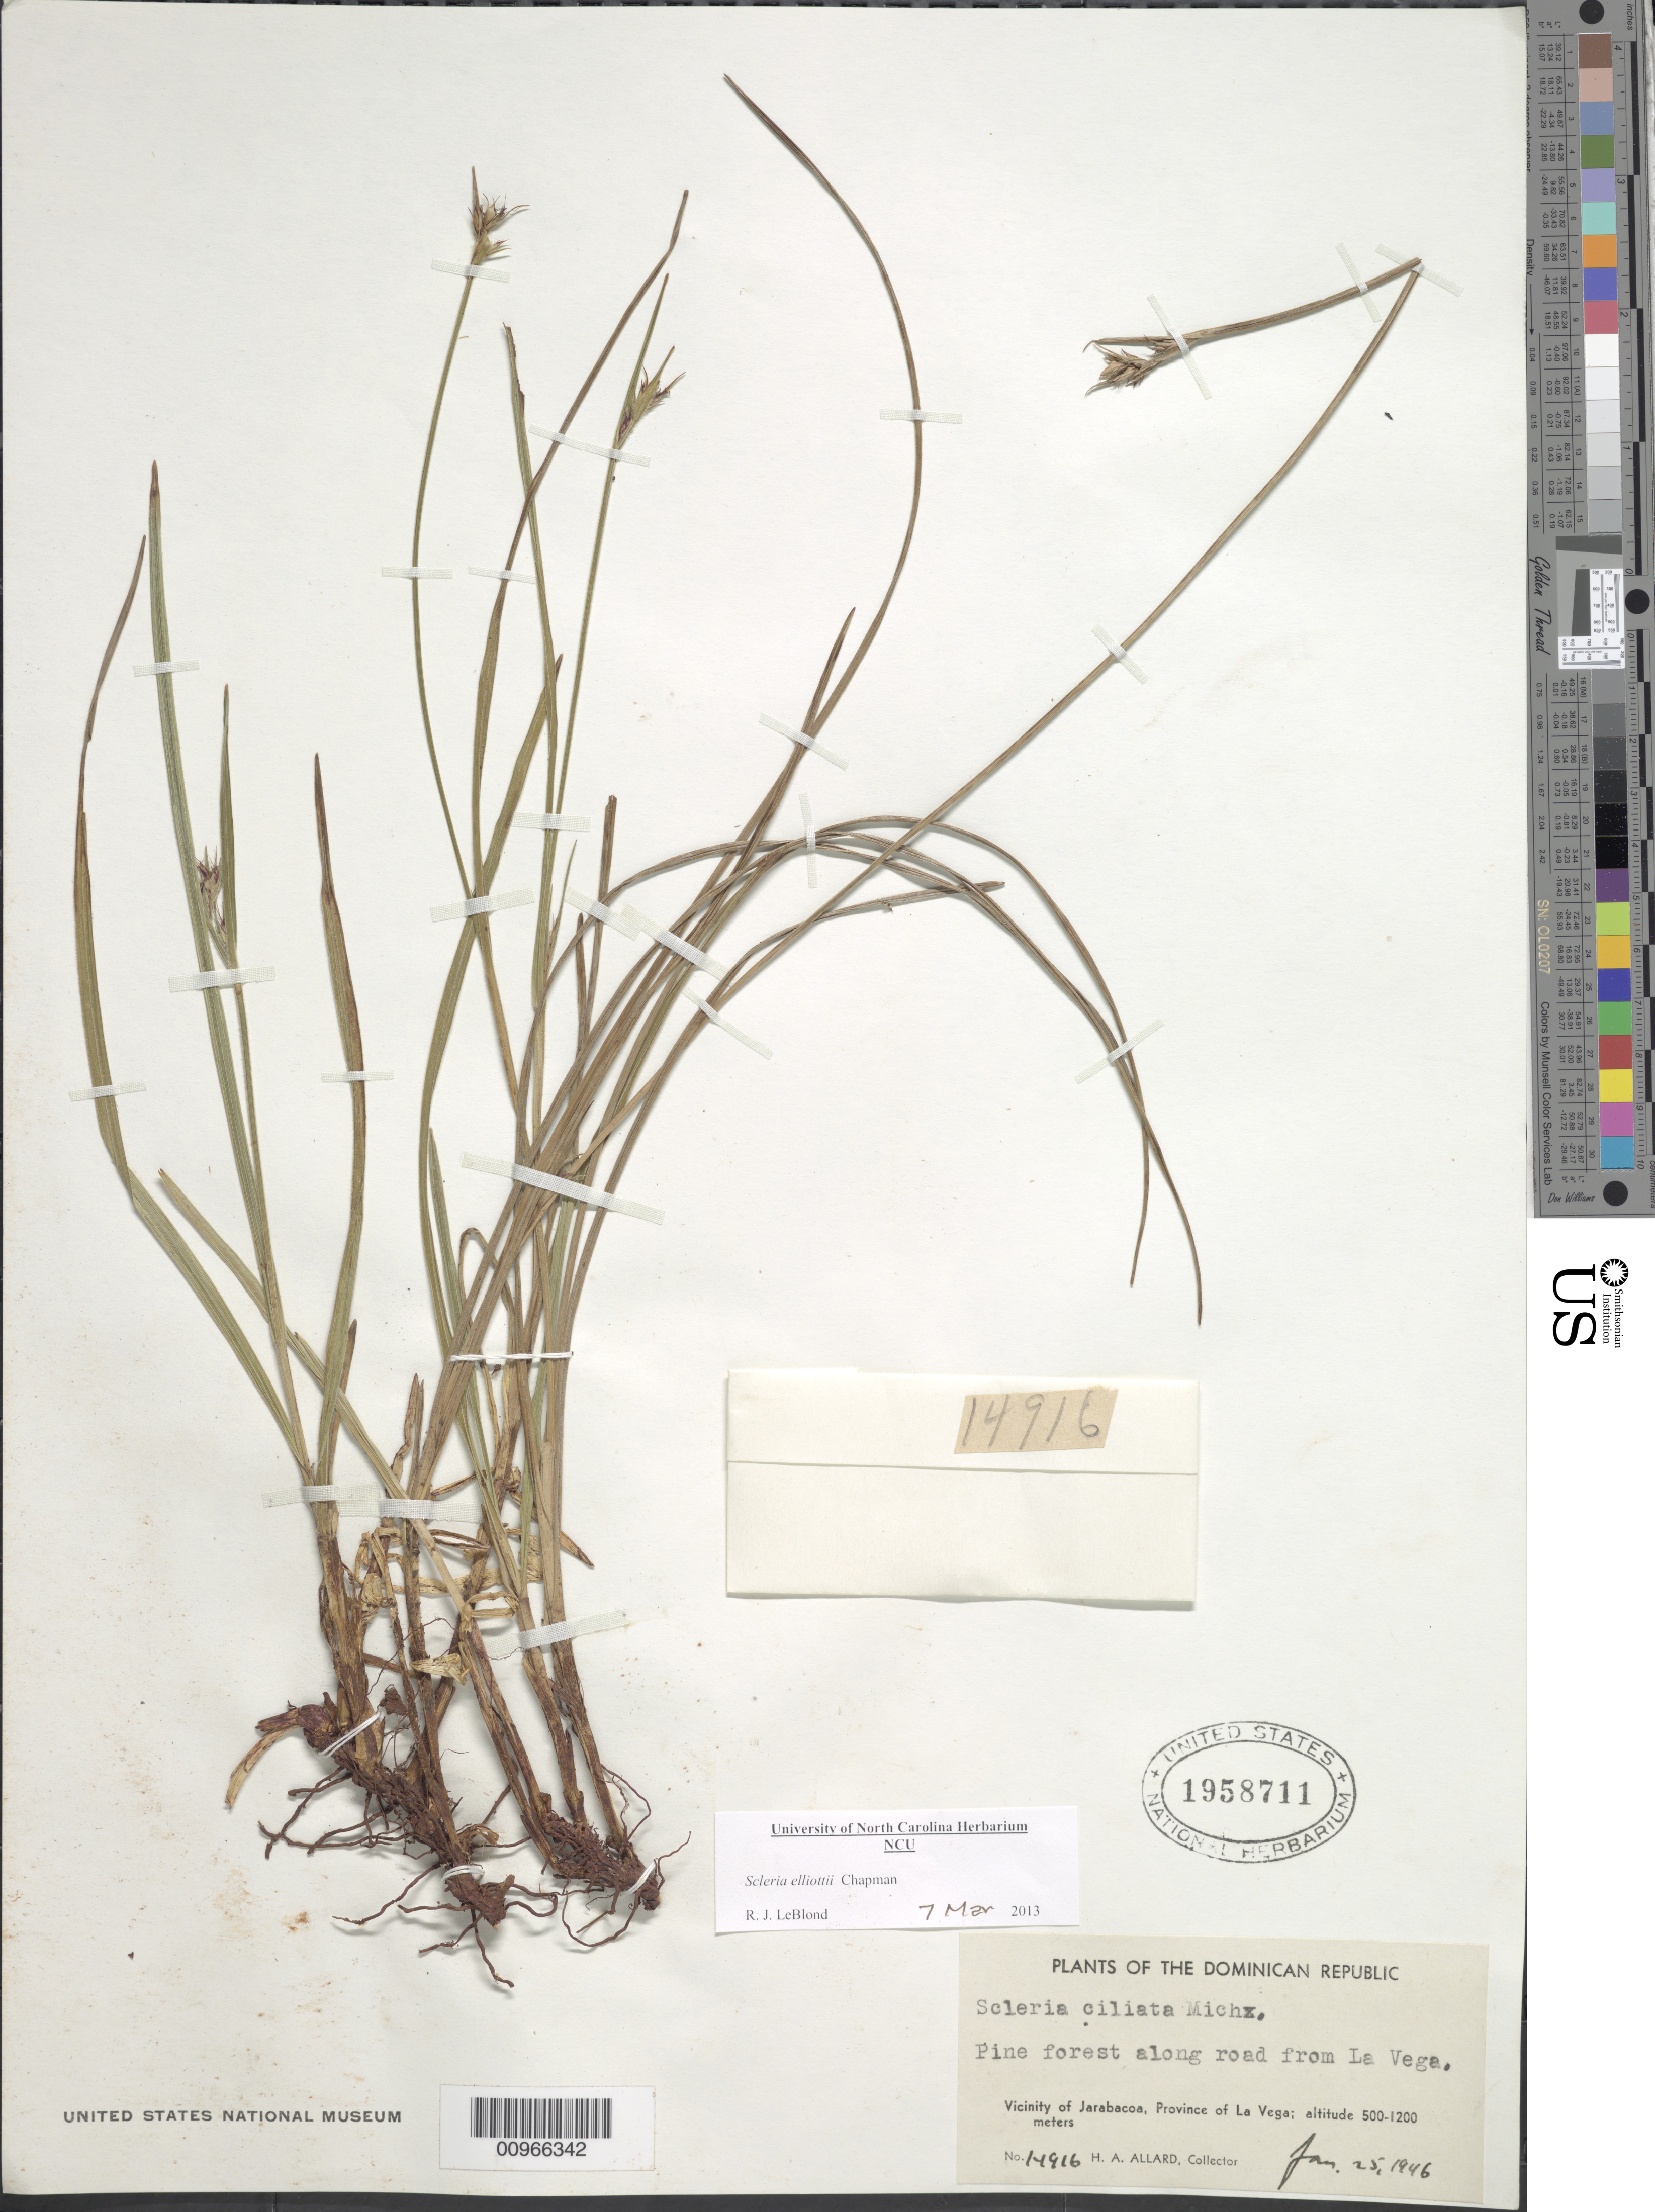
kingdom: Plantae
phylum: Tracheophyta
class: Liliopsida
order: Poales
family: Cyperaceae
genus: Scleria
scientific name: Scleria ciliata var. ciliata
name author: Michx.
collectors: H. A. Allard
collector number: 14916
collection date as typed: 25 Jan 1946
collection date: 1946-01-25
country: Dominican Republic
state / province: La Vega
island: Hispaniola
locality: Vicinity of Jarabacoa, along road from La Vega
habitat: Pine forest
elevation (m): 500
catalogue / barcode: US 1958711